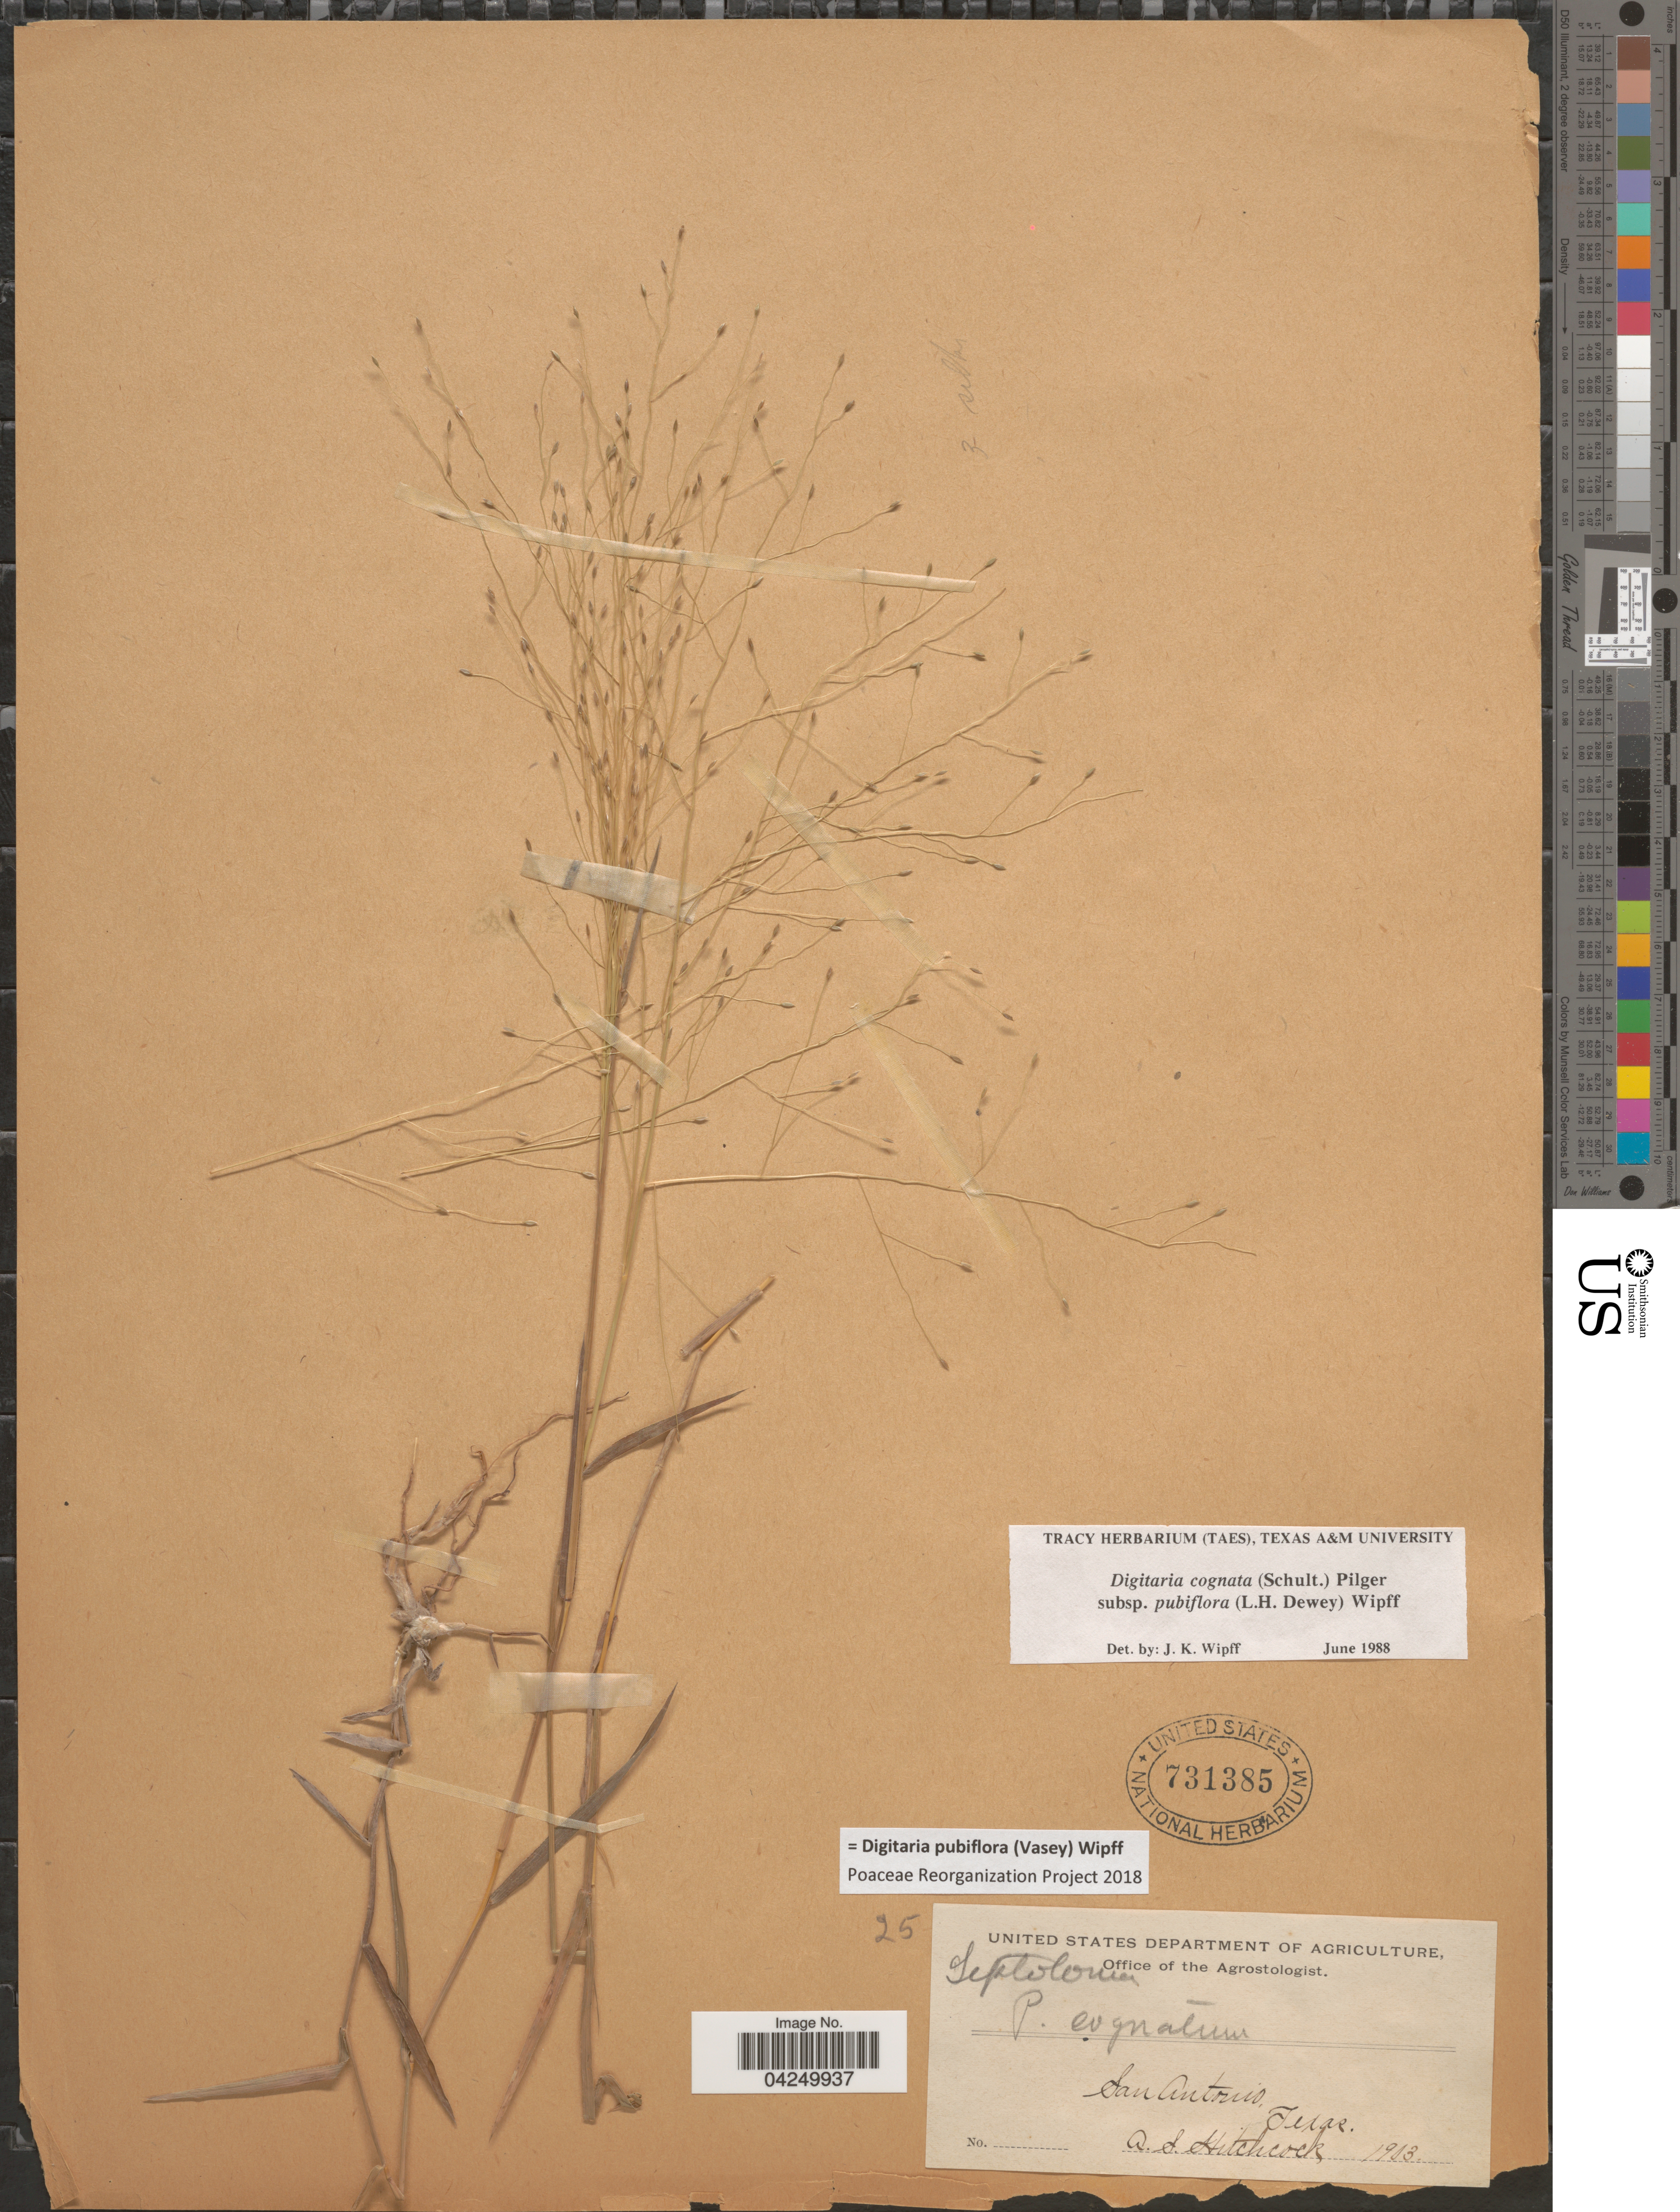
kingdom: Plantae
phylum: Tracheophyta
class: Liliopsida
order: Poales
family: Poaceae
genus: Digitaria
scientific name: Digitaria pubiflora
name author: (Vasey) Wipff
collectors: A. S. Hitchcock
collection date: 1903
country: United States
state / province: Texas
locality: San Antonio.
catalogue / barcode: US 731385